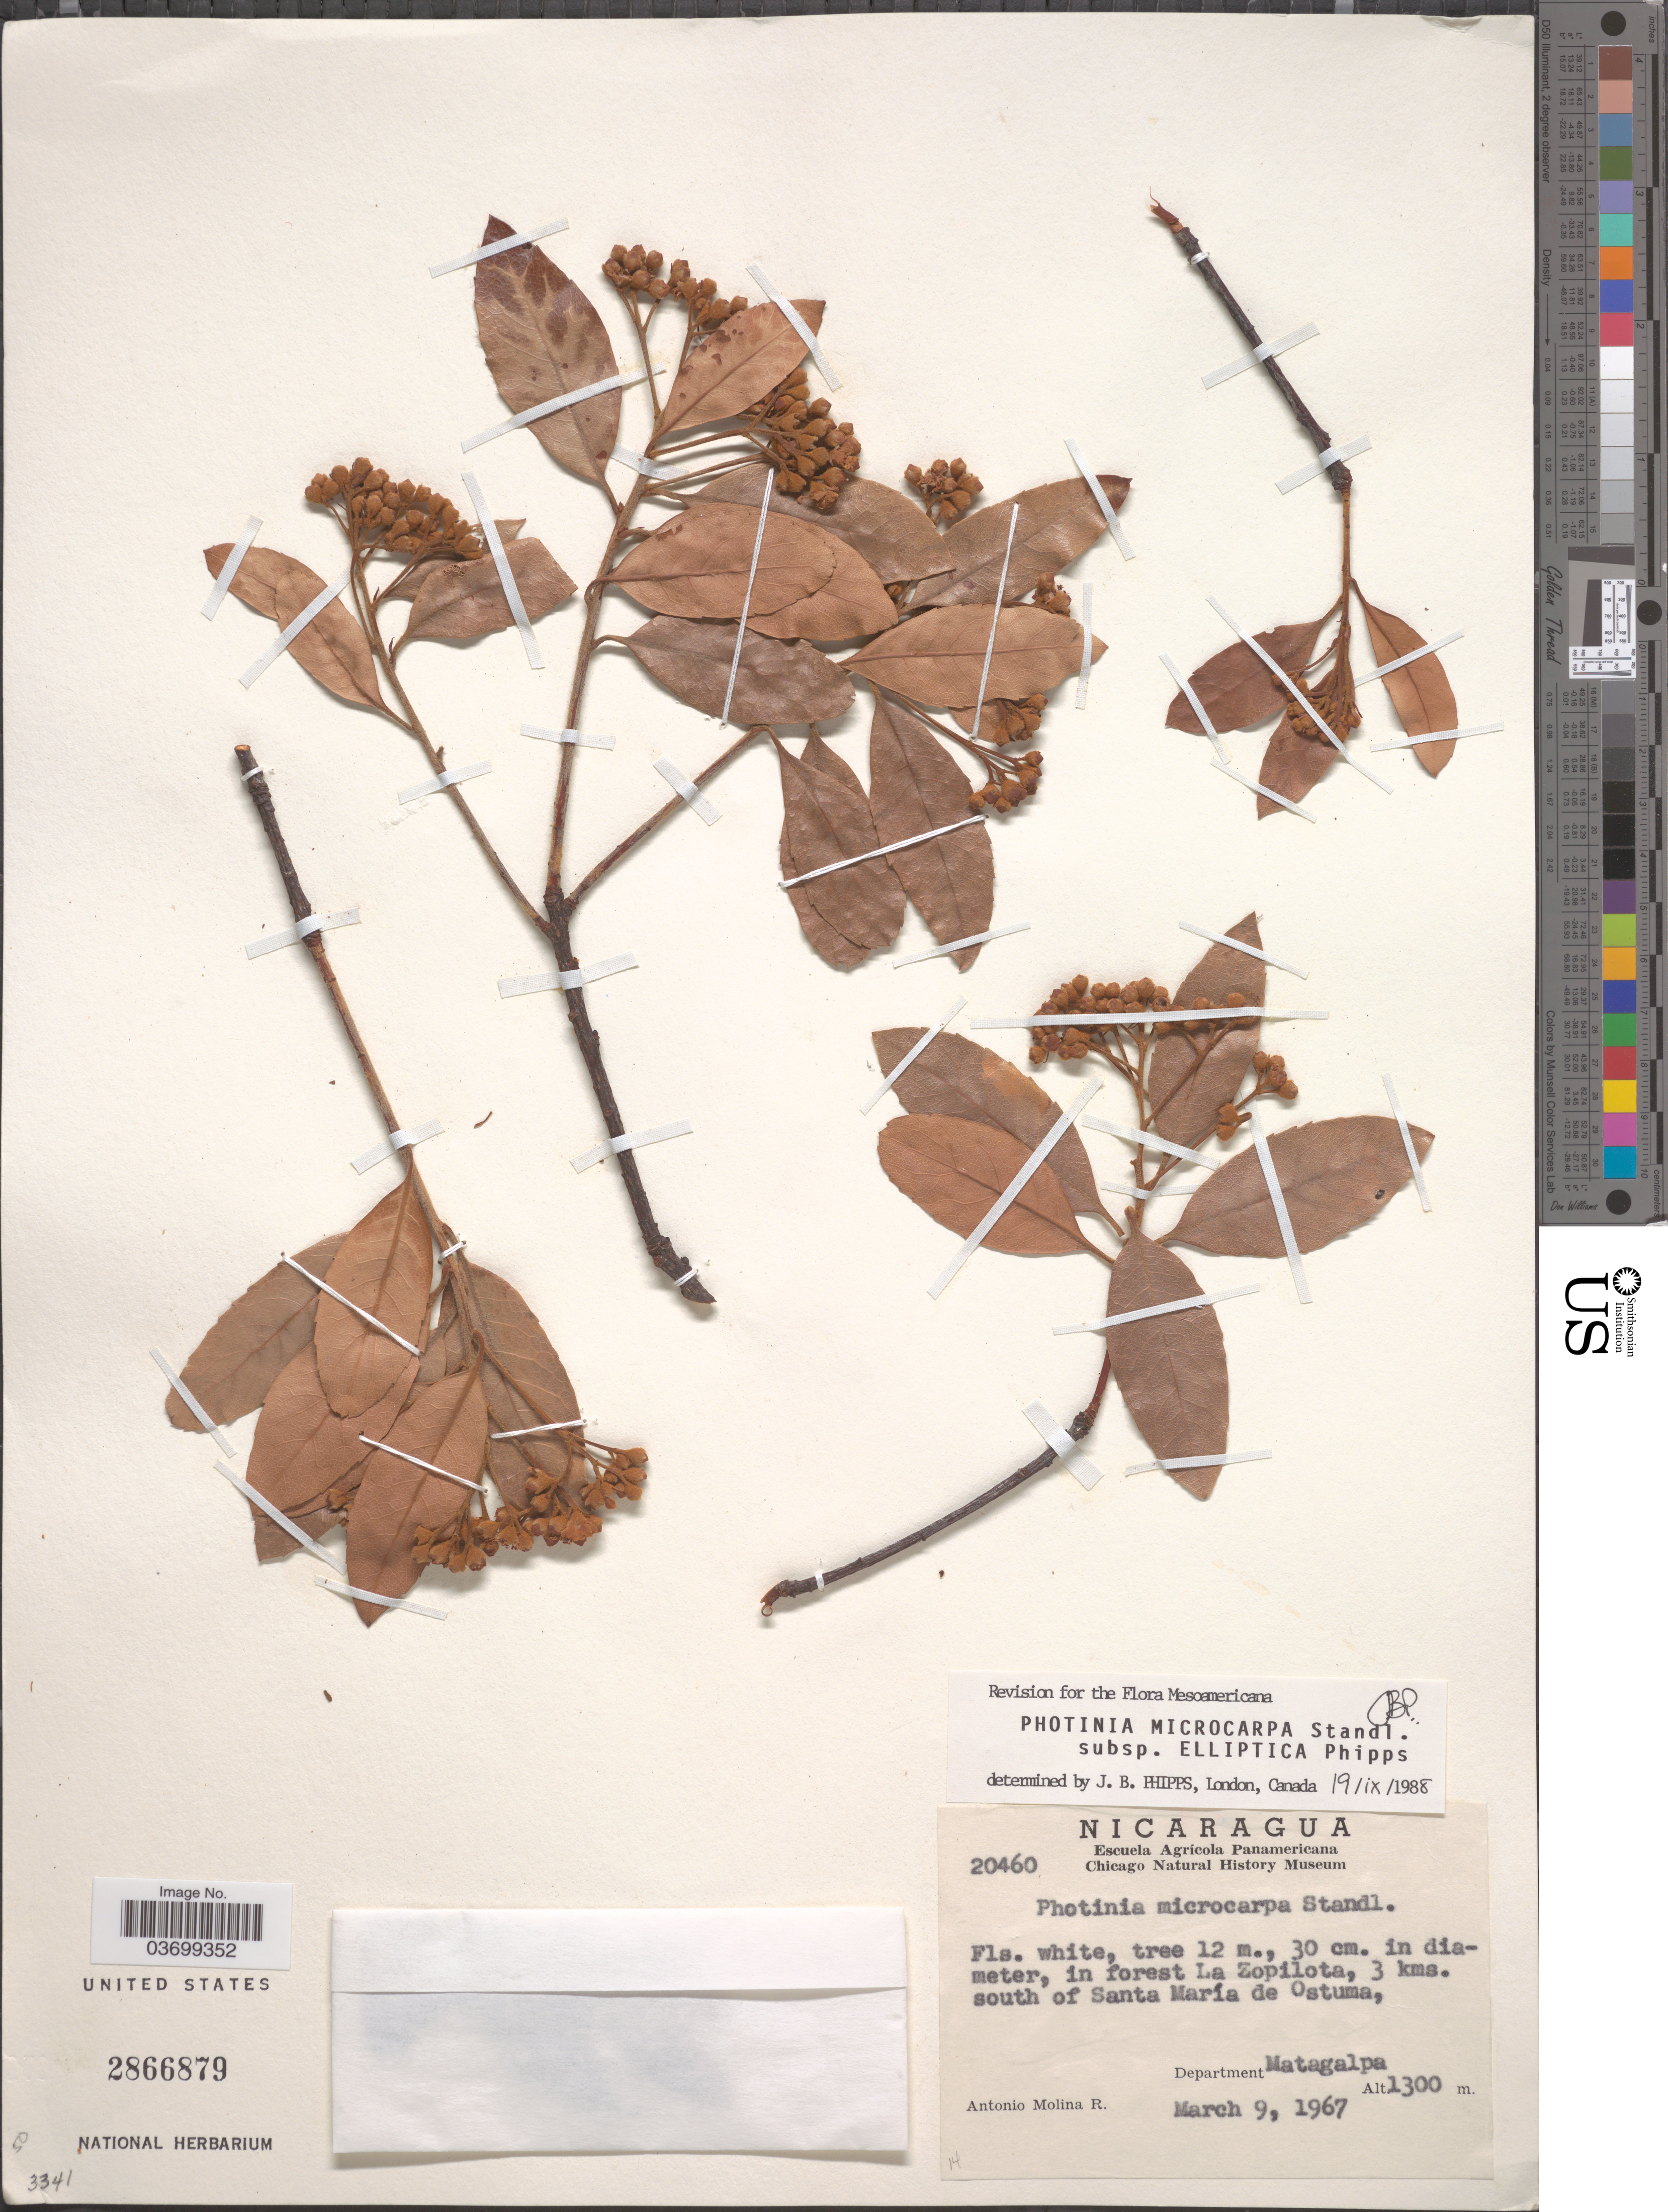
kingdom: Plantae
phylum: Tracheophyta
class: Magnoliopsida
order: Rosales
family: Rosaceae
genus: Phippsiomeles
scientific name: Phippsiomeles microcarpa subsp. elliptica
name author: (J.B. Phipps) B.B. Liu & J. Wen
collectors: A. Molina R.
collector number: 20460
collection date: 1967-03-09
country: Nicaragua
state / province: Matagalpa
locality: In forest La Zopilota, 3 kms. south of Santa María de Ostuma, Department Matagalpa.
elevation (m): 1300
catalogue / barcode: US 2866879